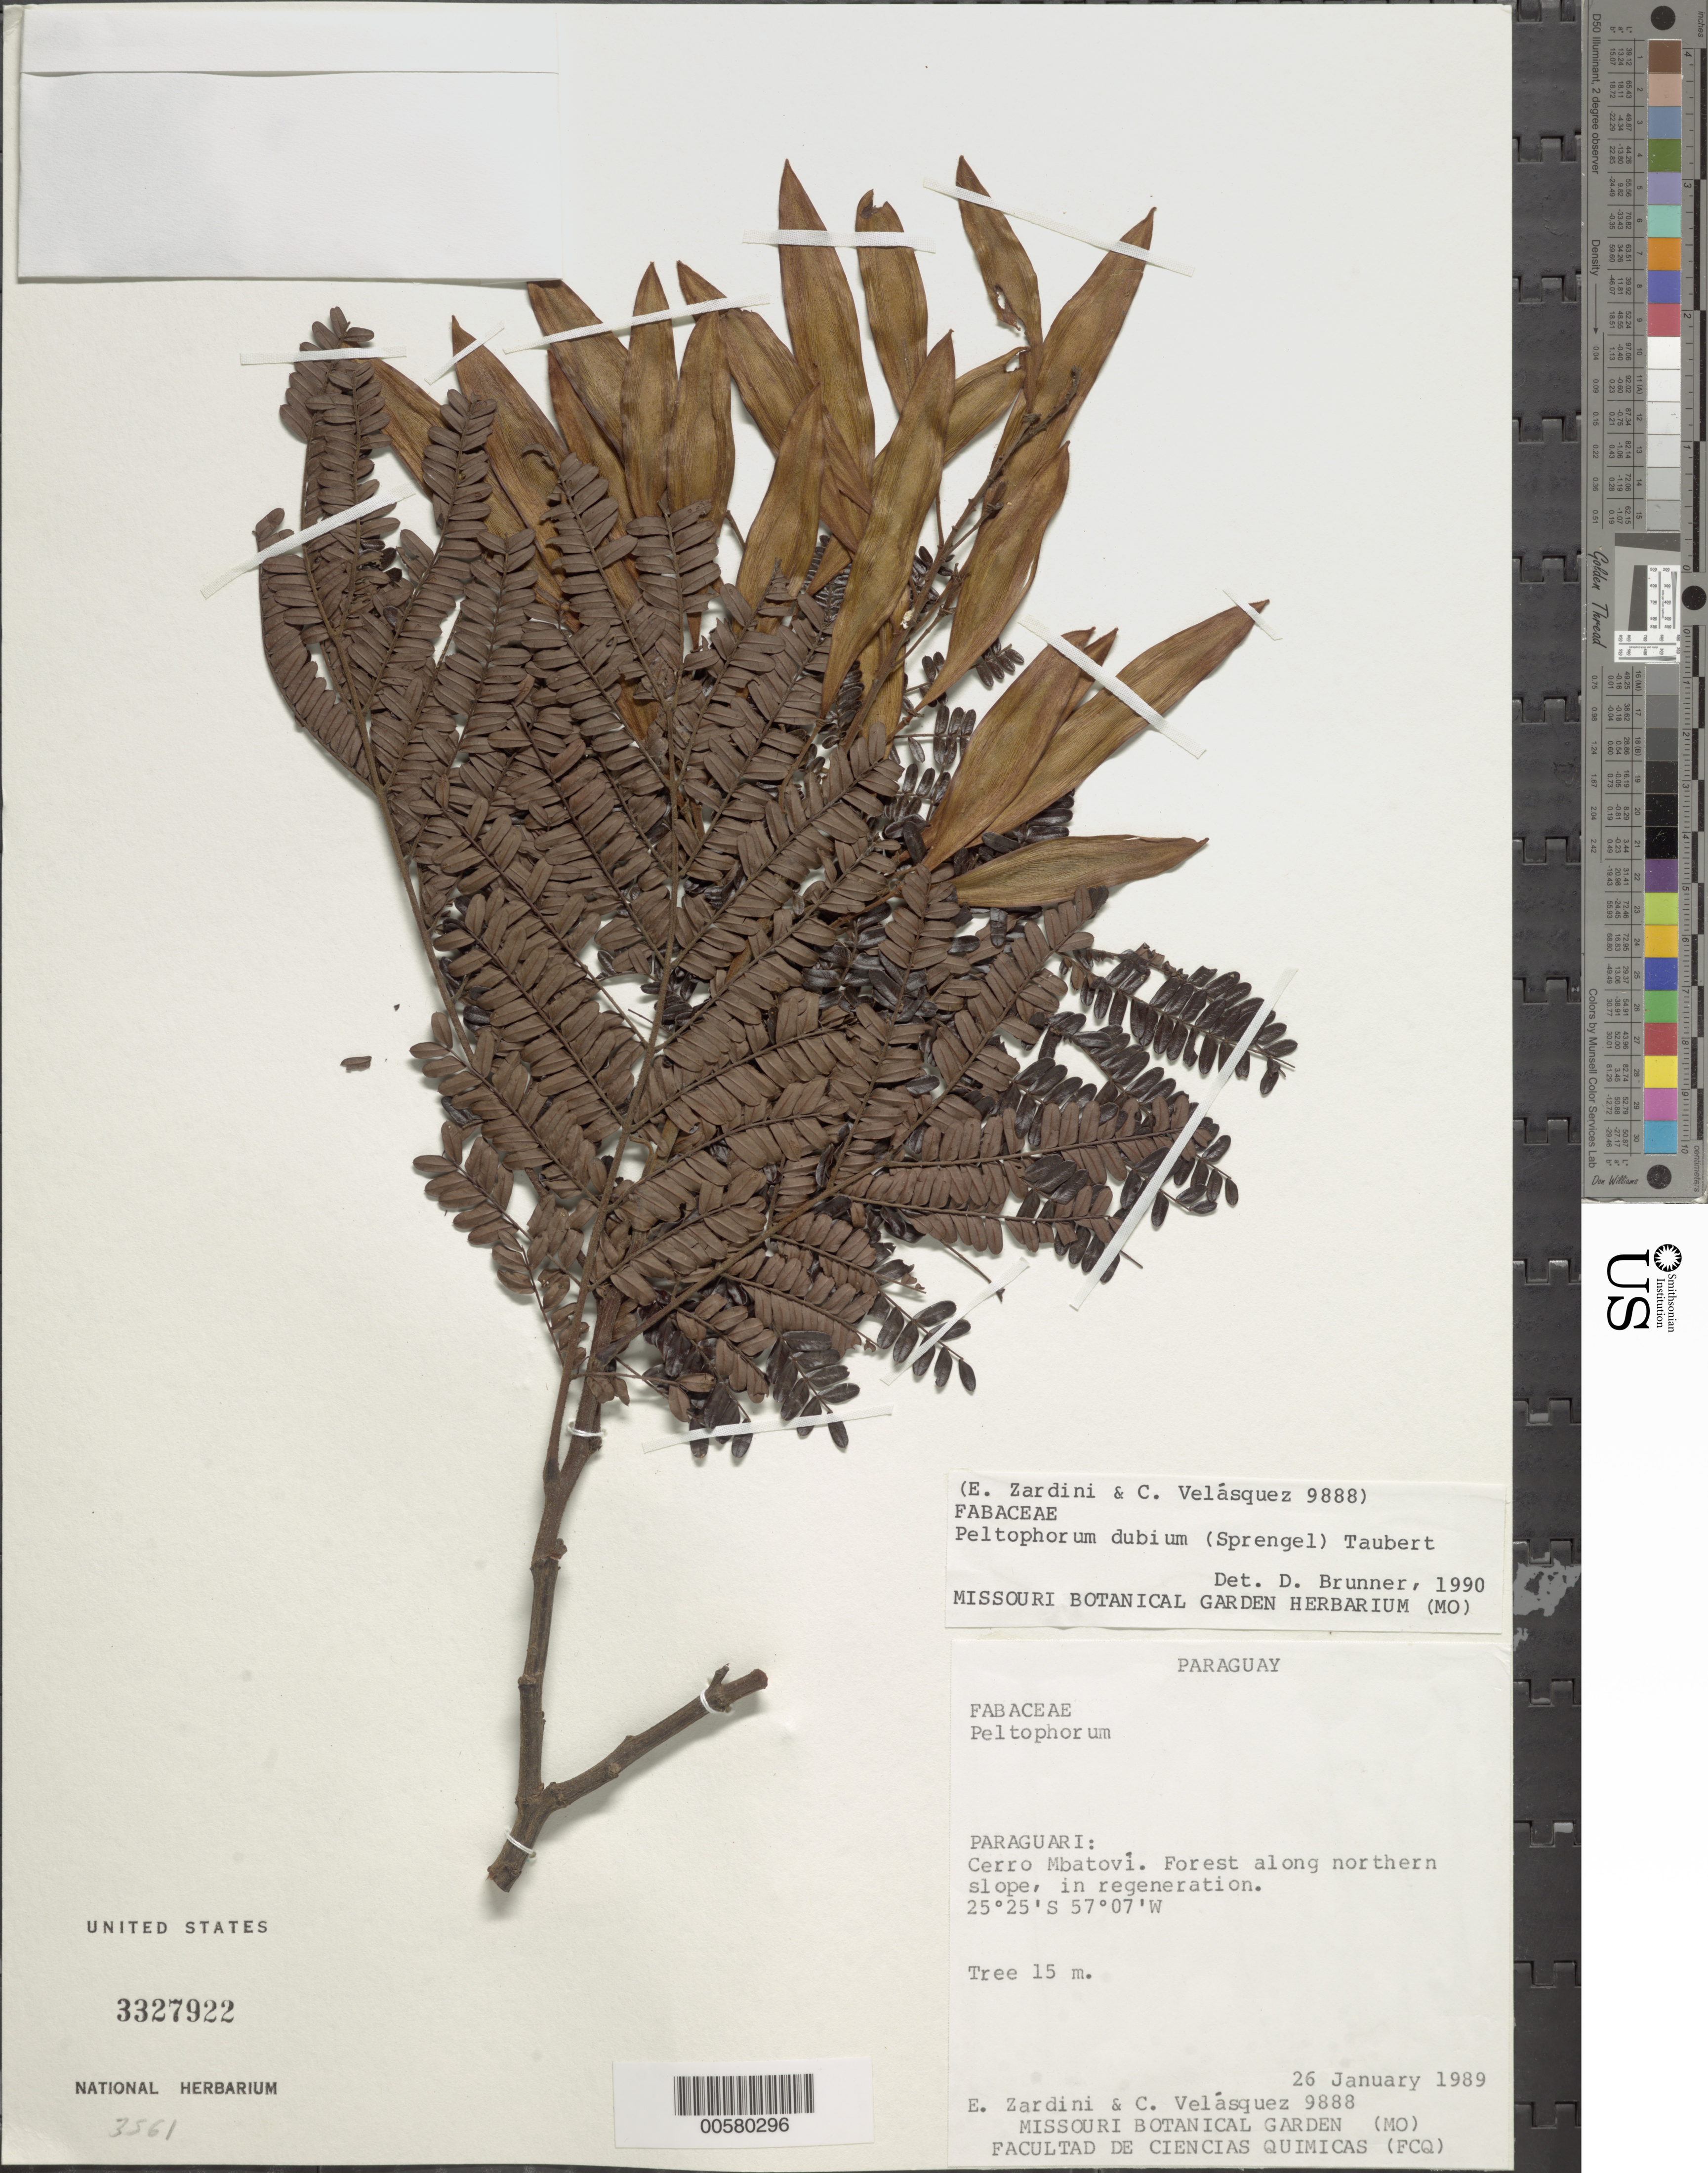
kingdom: Plantae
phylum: Tracheophyta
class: Magnoliopsida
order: Fabales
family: Fabaceae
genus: Peltophorum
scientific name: Peltophorum dubium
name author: (Spreng.) Taub.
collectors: E. M. Zardini & C. Velasquez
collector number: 9888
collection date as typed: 26 Jan 1989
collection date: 1989-01-26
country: Paraguay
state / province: Paraguarí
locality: Cerro mbatovi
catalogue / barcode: US 3327922